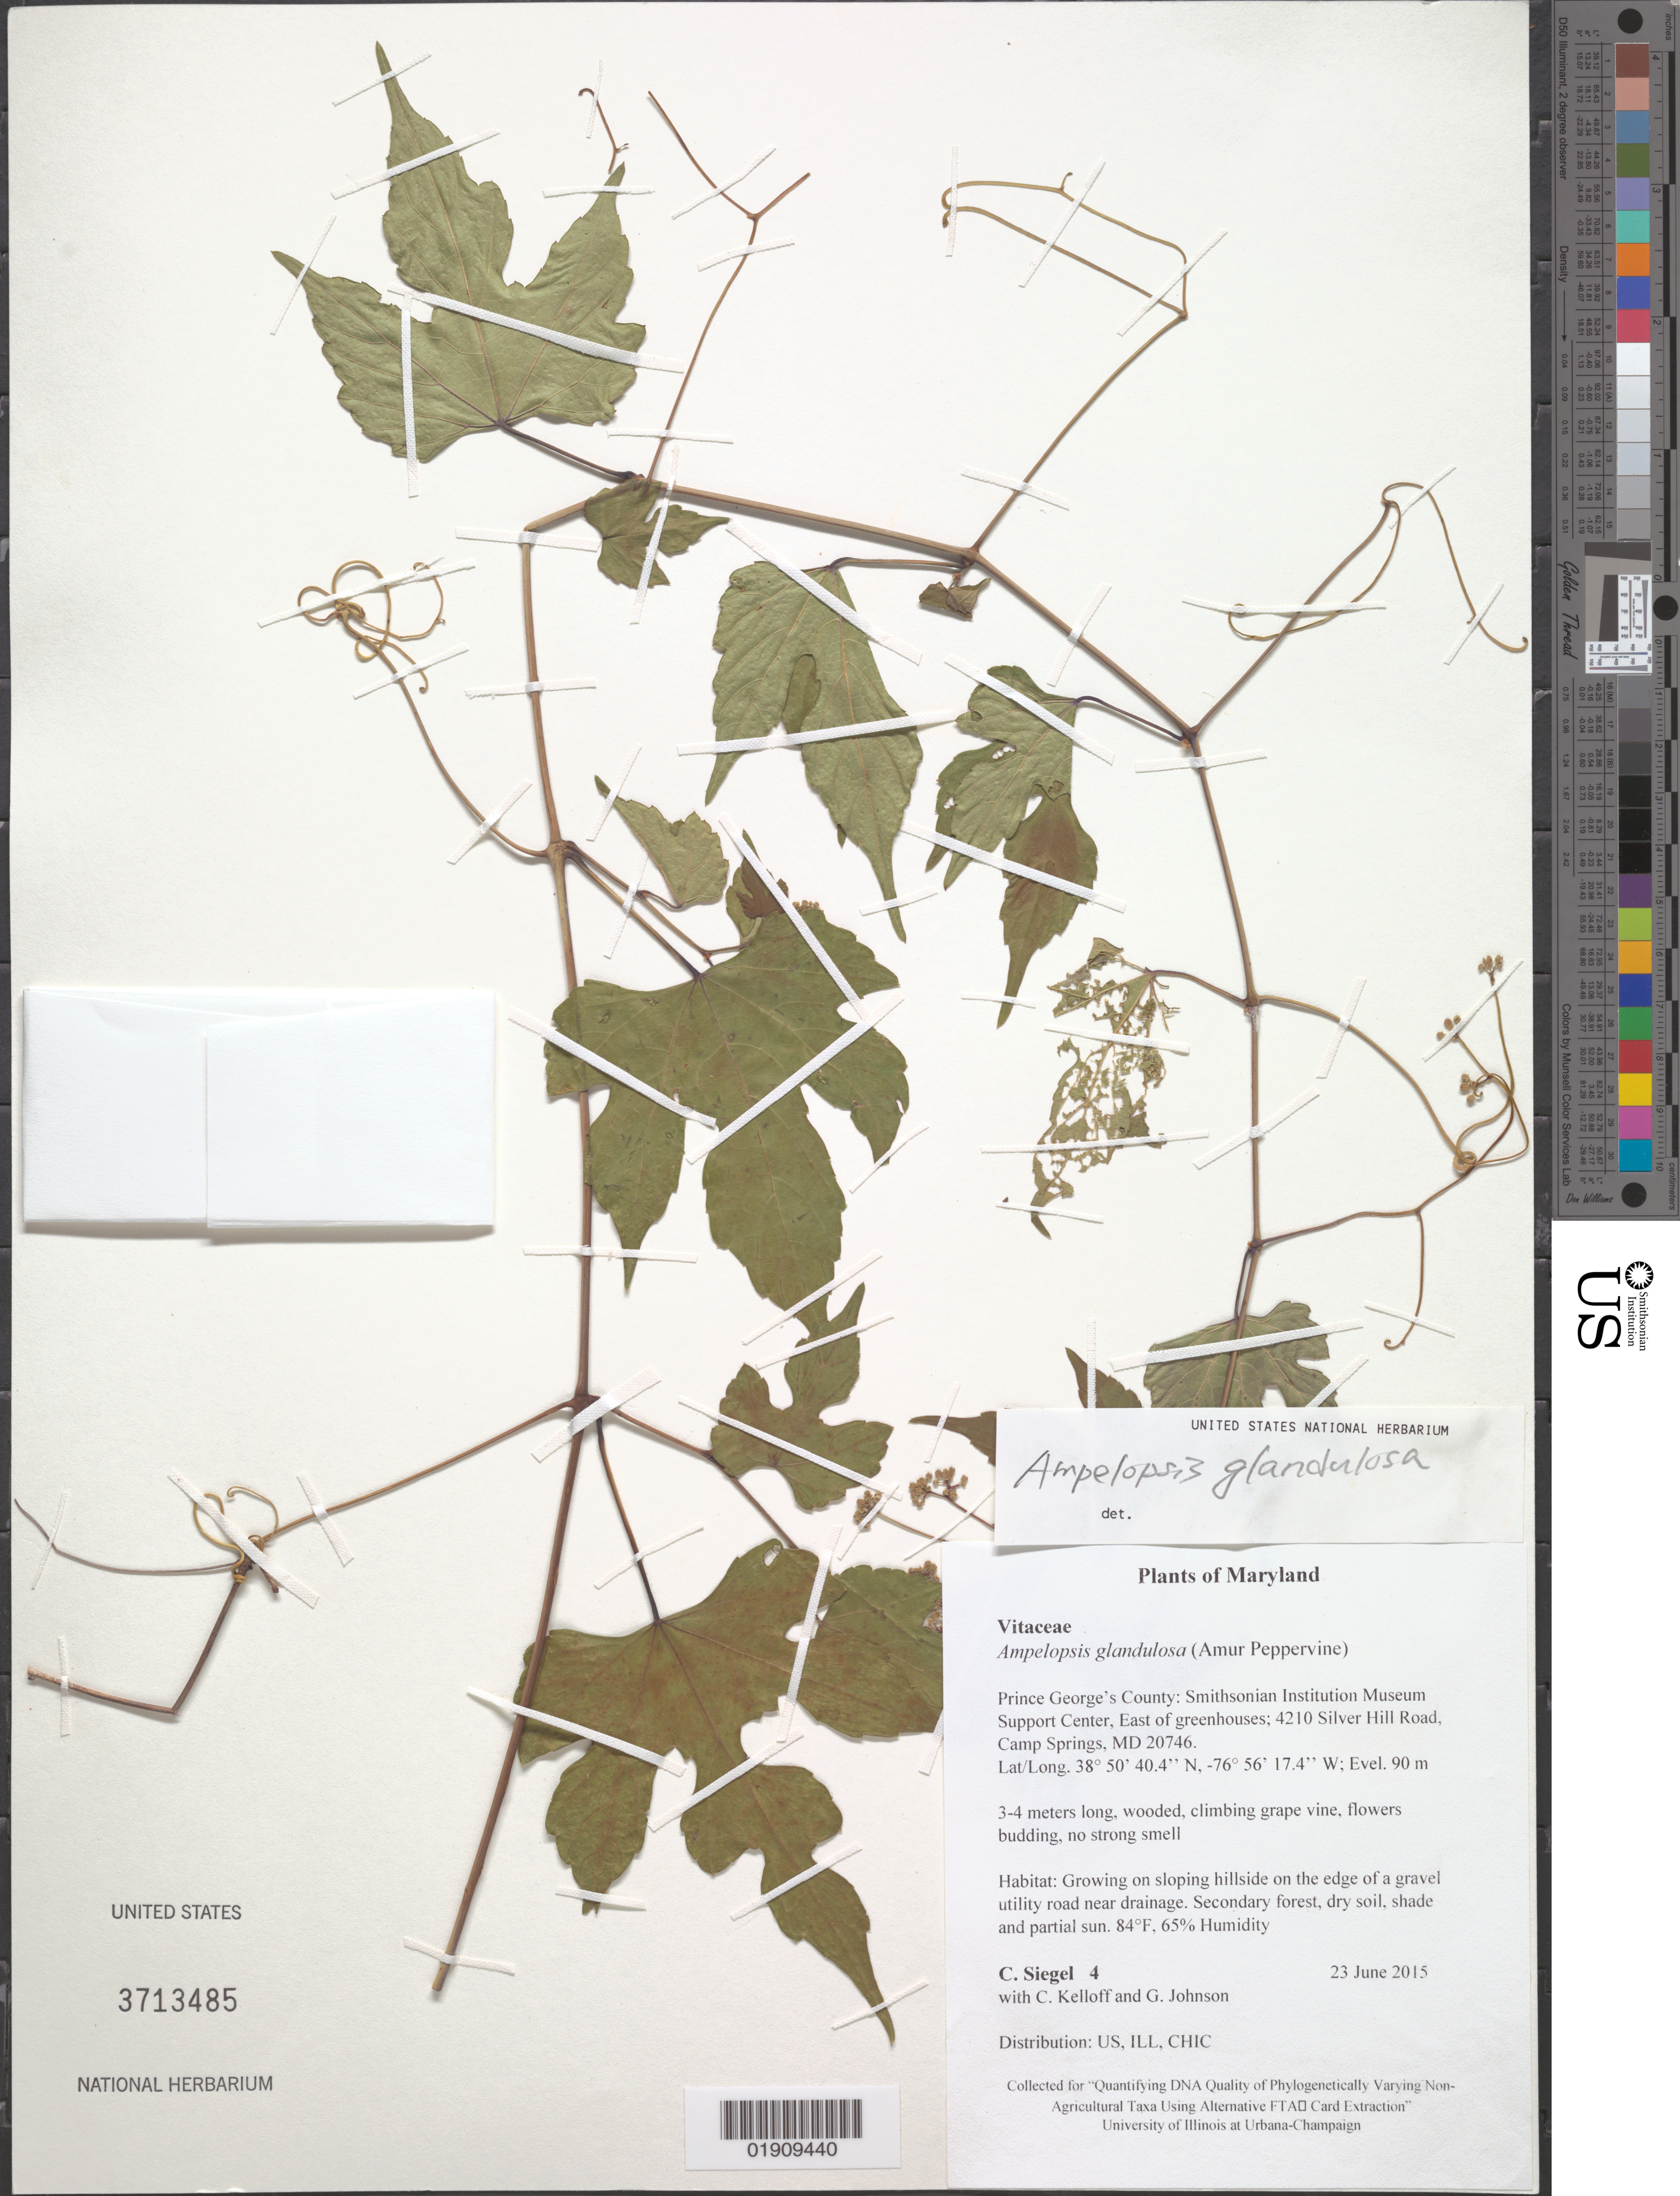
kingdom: Plantae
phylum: Tracheophyta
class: Magnoliopsida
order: Vitales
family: Vitaceae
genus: Ampelopsis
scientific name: Ampelopsis glandulosa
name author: (Wall.) Momiy.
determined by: Strong, M. T., (US), Smithsonian Institution - National Museum of Natural History (UNITED STATES)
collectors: C. Siegel, C. L. Kelloff & G. Johnson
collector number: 4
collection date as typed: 23 June 2015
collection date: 2015-06-23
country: United States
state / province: Maryland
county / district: Prince George's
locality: Smithsonian Institution Museum Support Center, 4210 Silver Hill Road, Camp Springs, MD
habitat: Growing on top of sloping hillside near gravel utility road. Secondary forest, dry soil, partial sun. 84 degrees F; 65% humidity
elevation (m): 90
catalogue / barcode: US 3713485